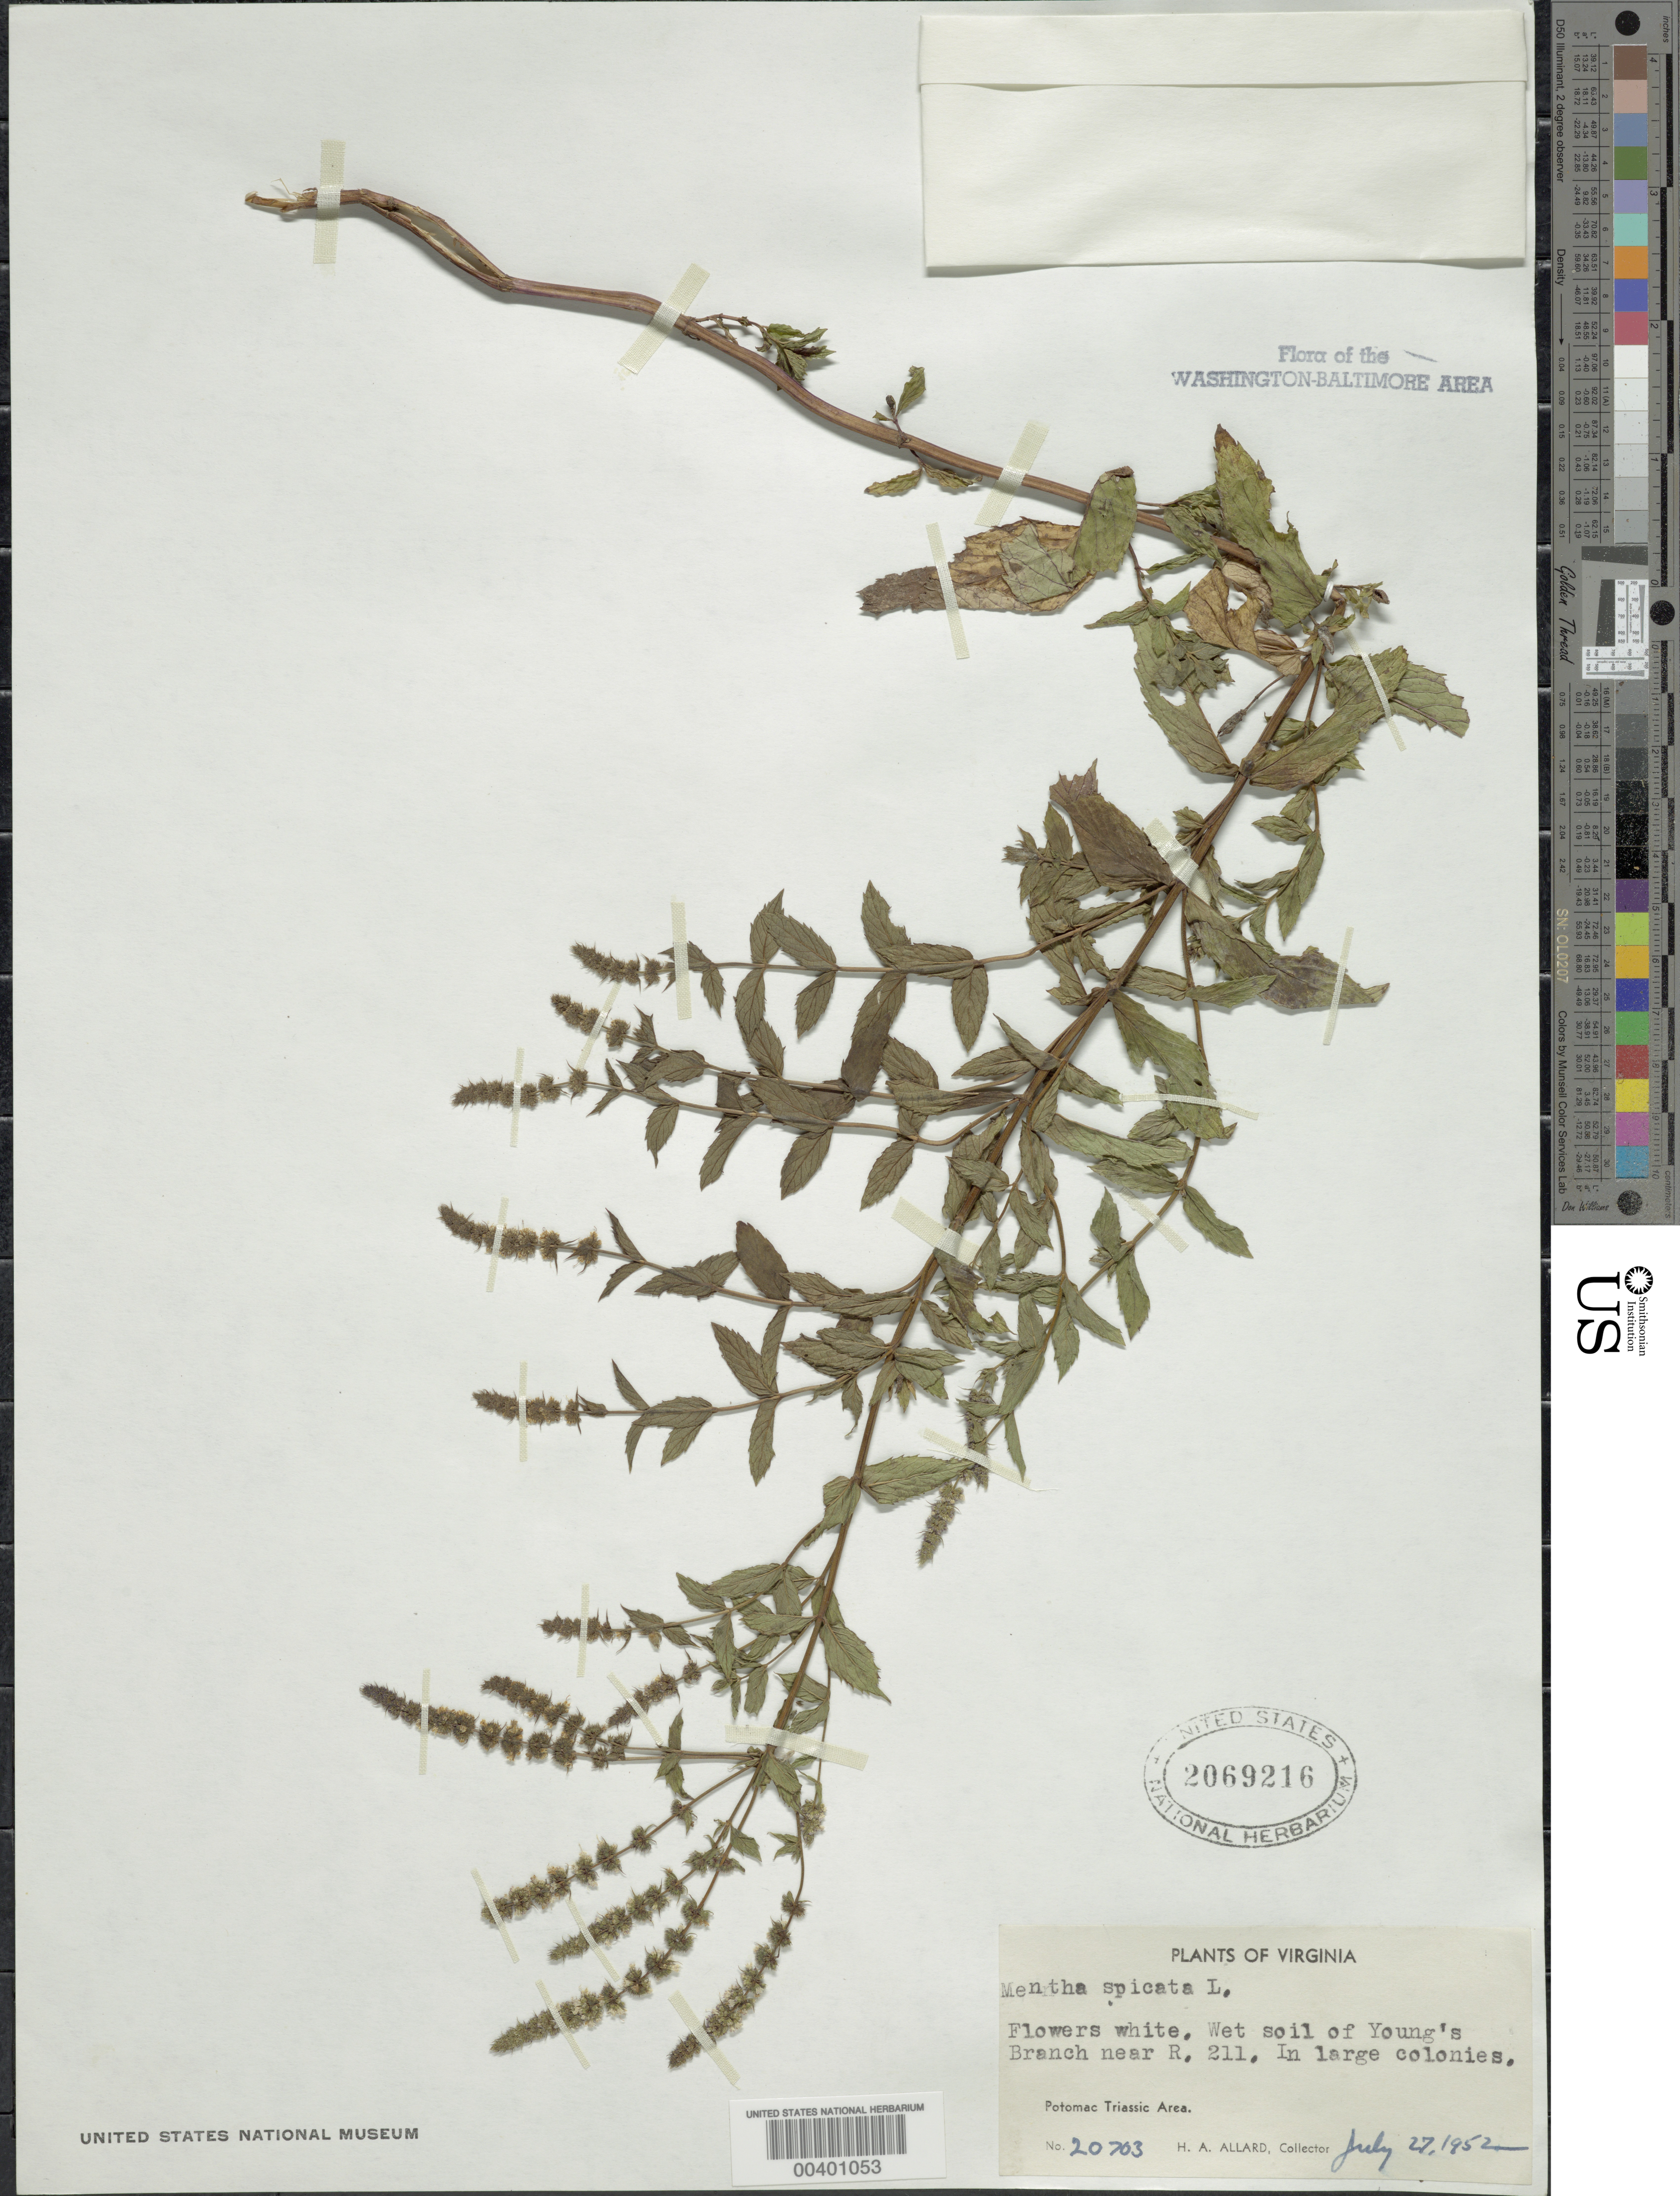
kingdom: Plantae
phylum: Tracheophyta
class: Magnoliopsida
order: Lamiales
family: Lamiaceae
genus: Mentha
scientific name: Mentha spicata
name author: L.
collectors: H. A. Allard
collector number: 20703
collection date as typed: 27 Jul 1952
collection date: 1952-07-27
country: United States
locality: Youngs Branch near Route 211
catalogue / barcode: US 2069216